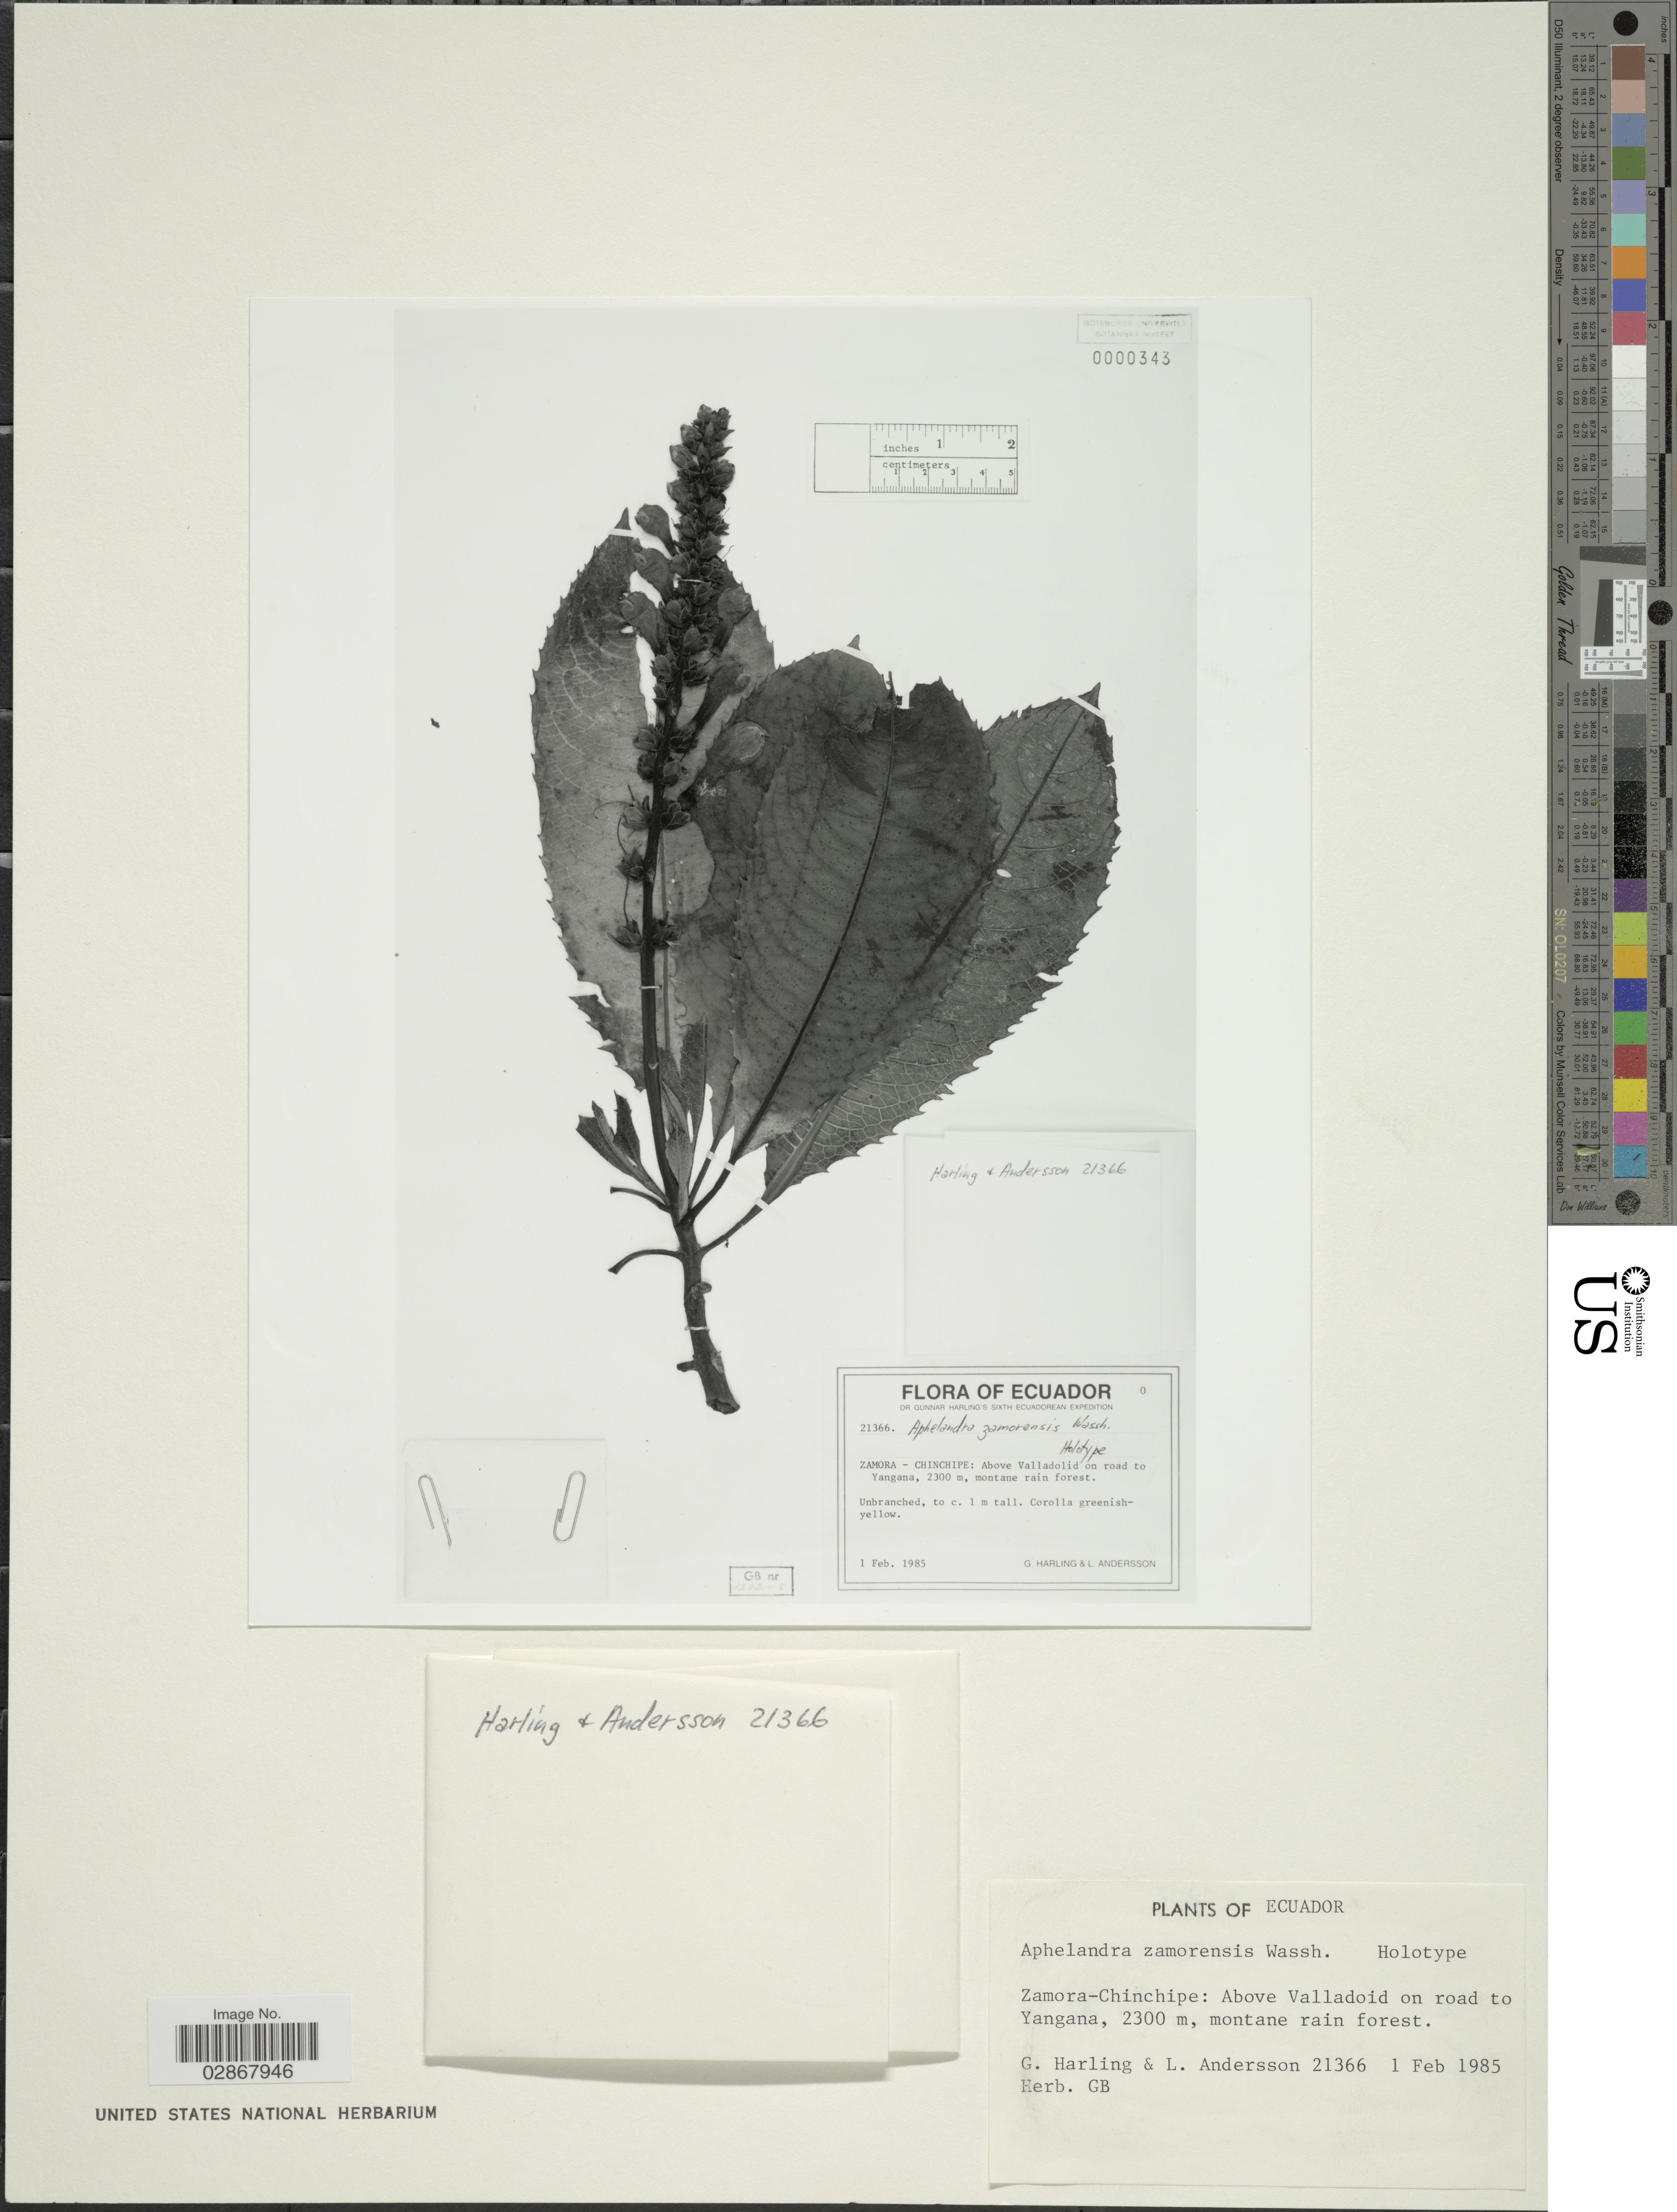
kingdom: Plantae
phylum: Tracheophyta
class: Magnoliopsida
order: Lamiales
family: Acanthaceae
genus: Aphelandra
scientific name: Aphelandra zamorensis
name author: Wassh.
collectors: G. Harling & L. Andersson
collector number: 21366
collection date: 1985-02-01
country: Ecuador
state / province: Zamora-Chinchipe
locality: Above Valladoid on road to Yangana.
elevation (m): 2300